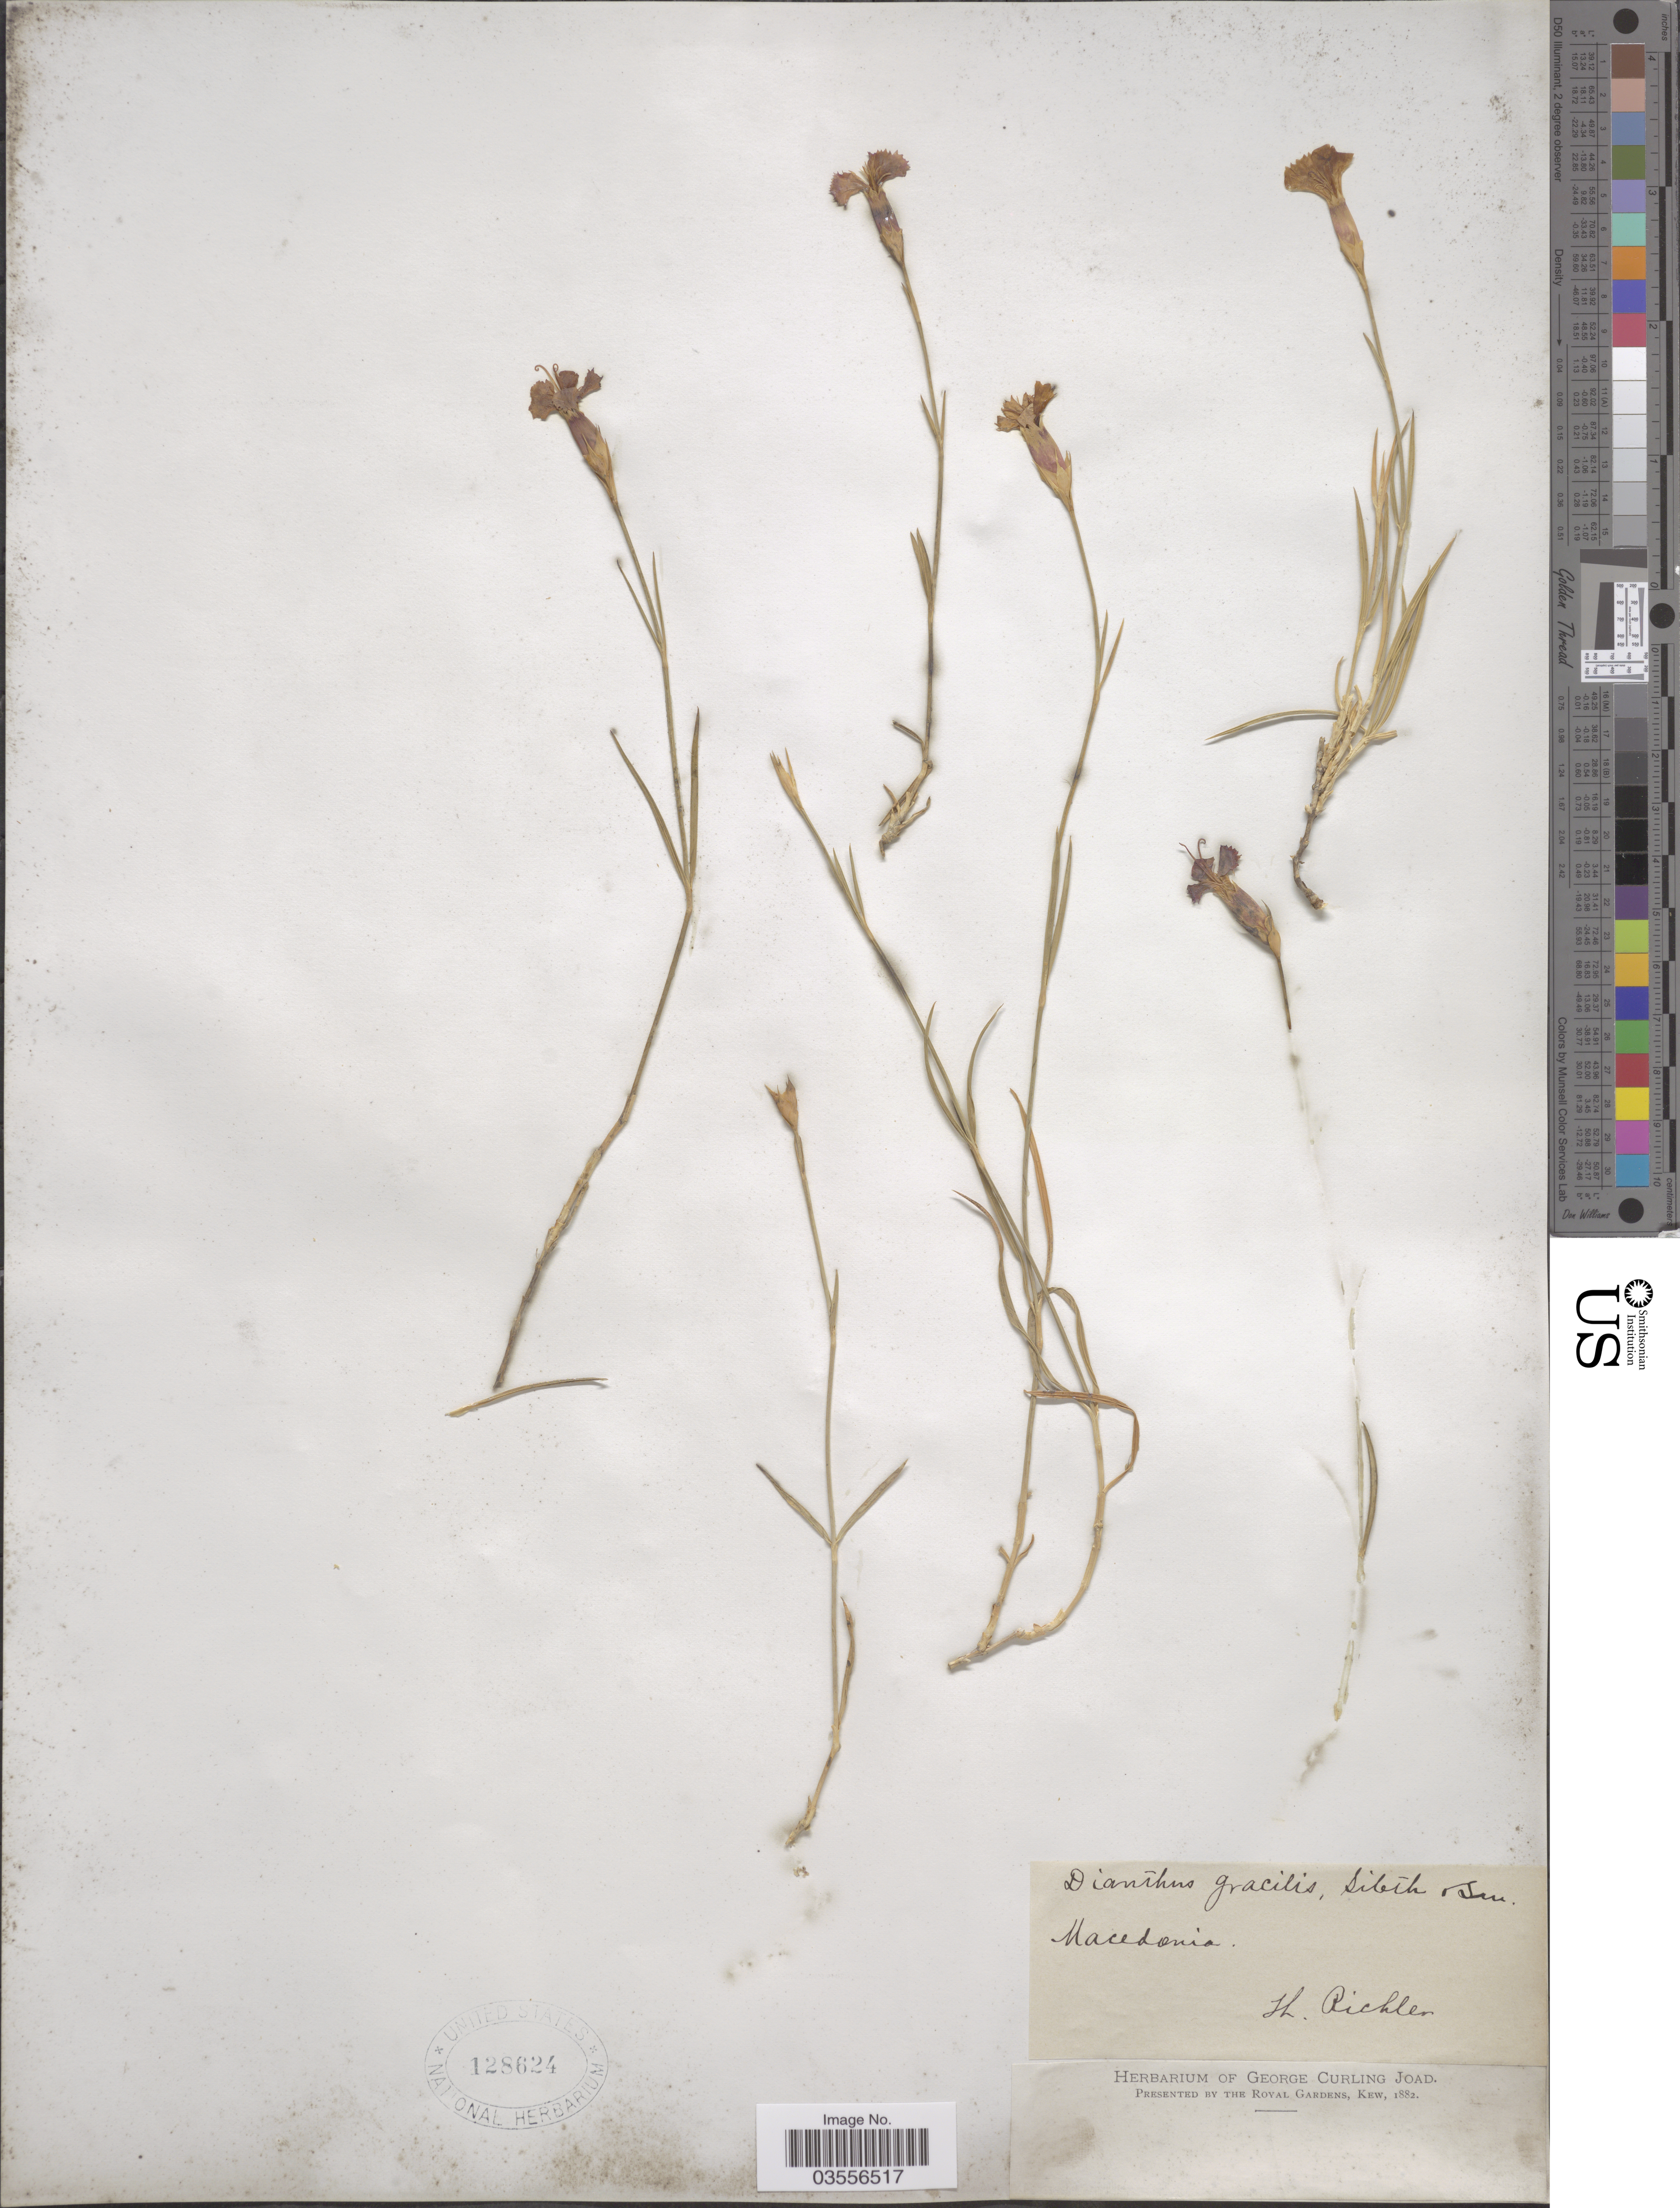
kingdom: Plantae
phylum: Tracheophyta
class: Magnoliopsida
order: Caryophyllales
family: Caryophyllaceae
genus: Dianthus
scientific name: Dianthus gracilis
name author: Sm.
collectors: H. Richter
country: North Macedonia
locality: Macedonia.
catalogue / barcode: US 128624